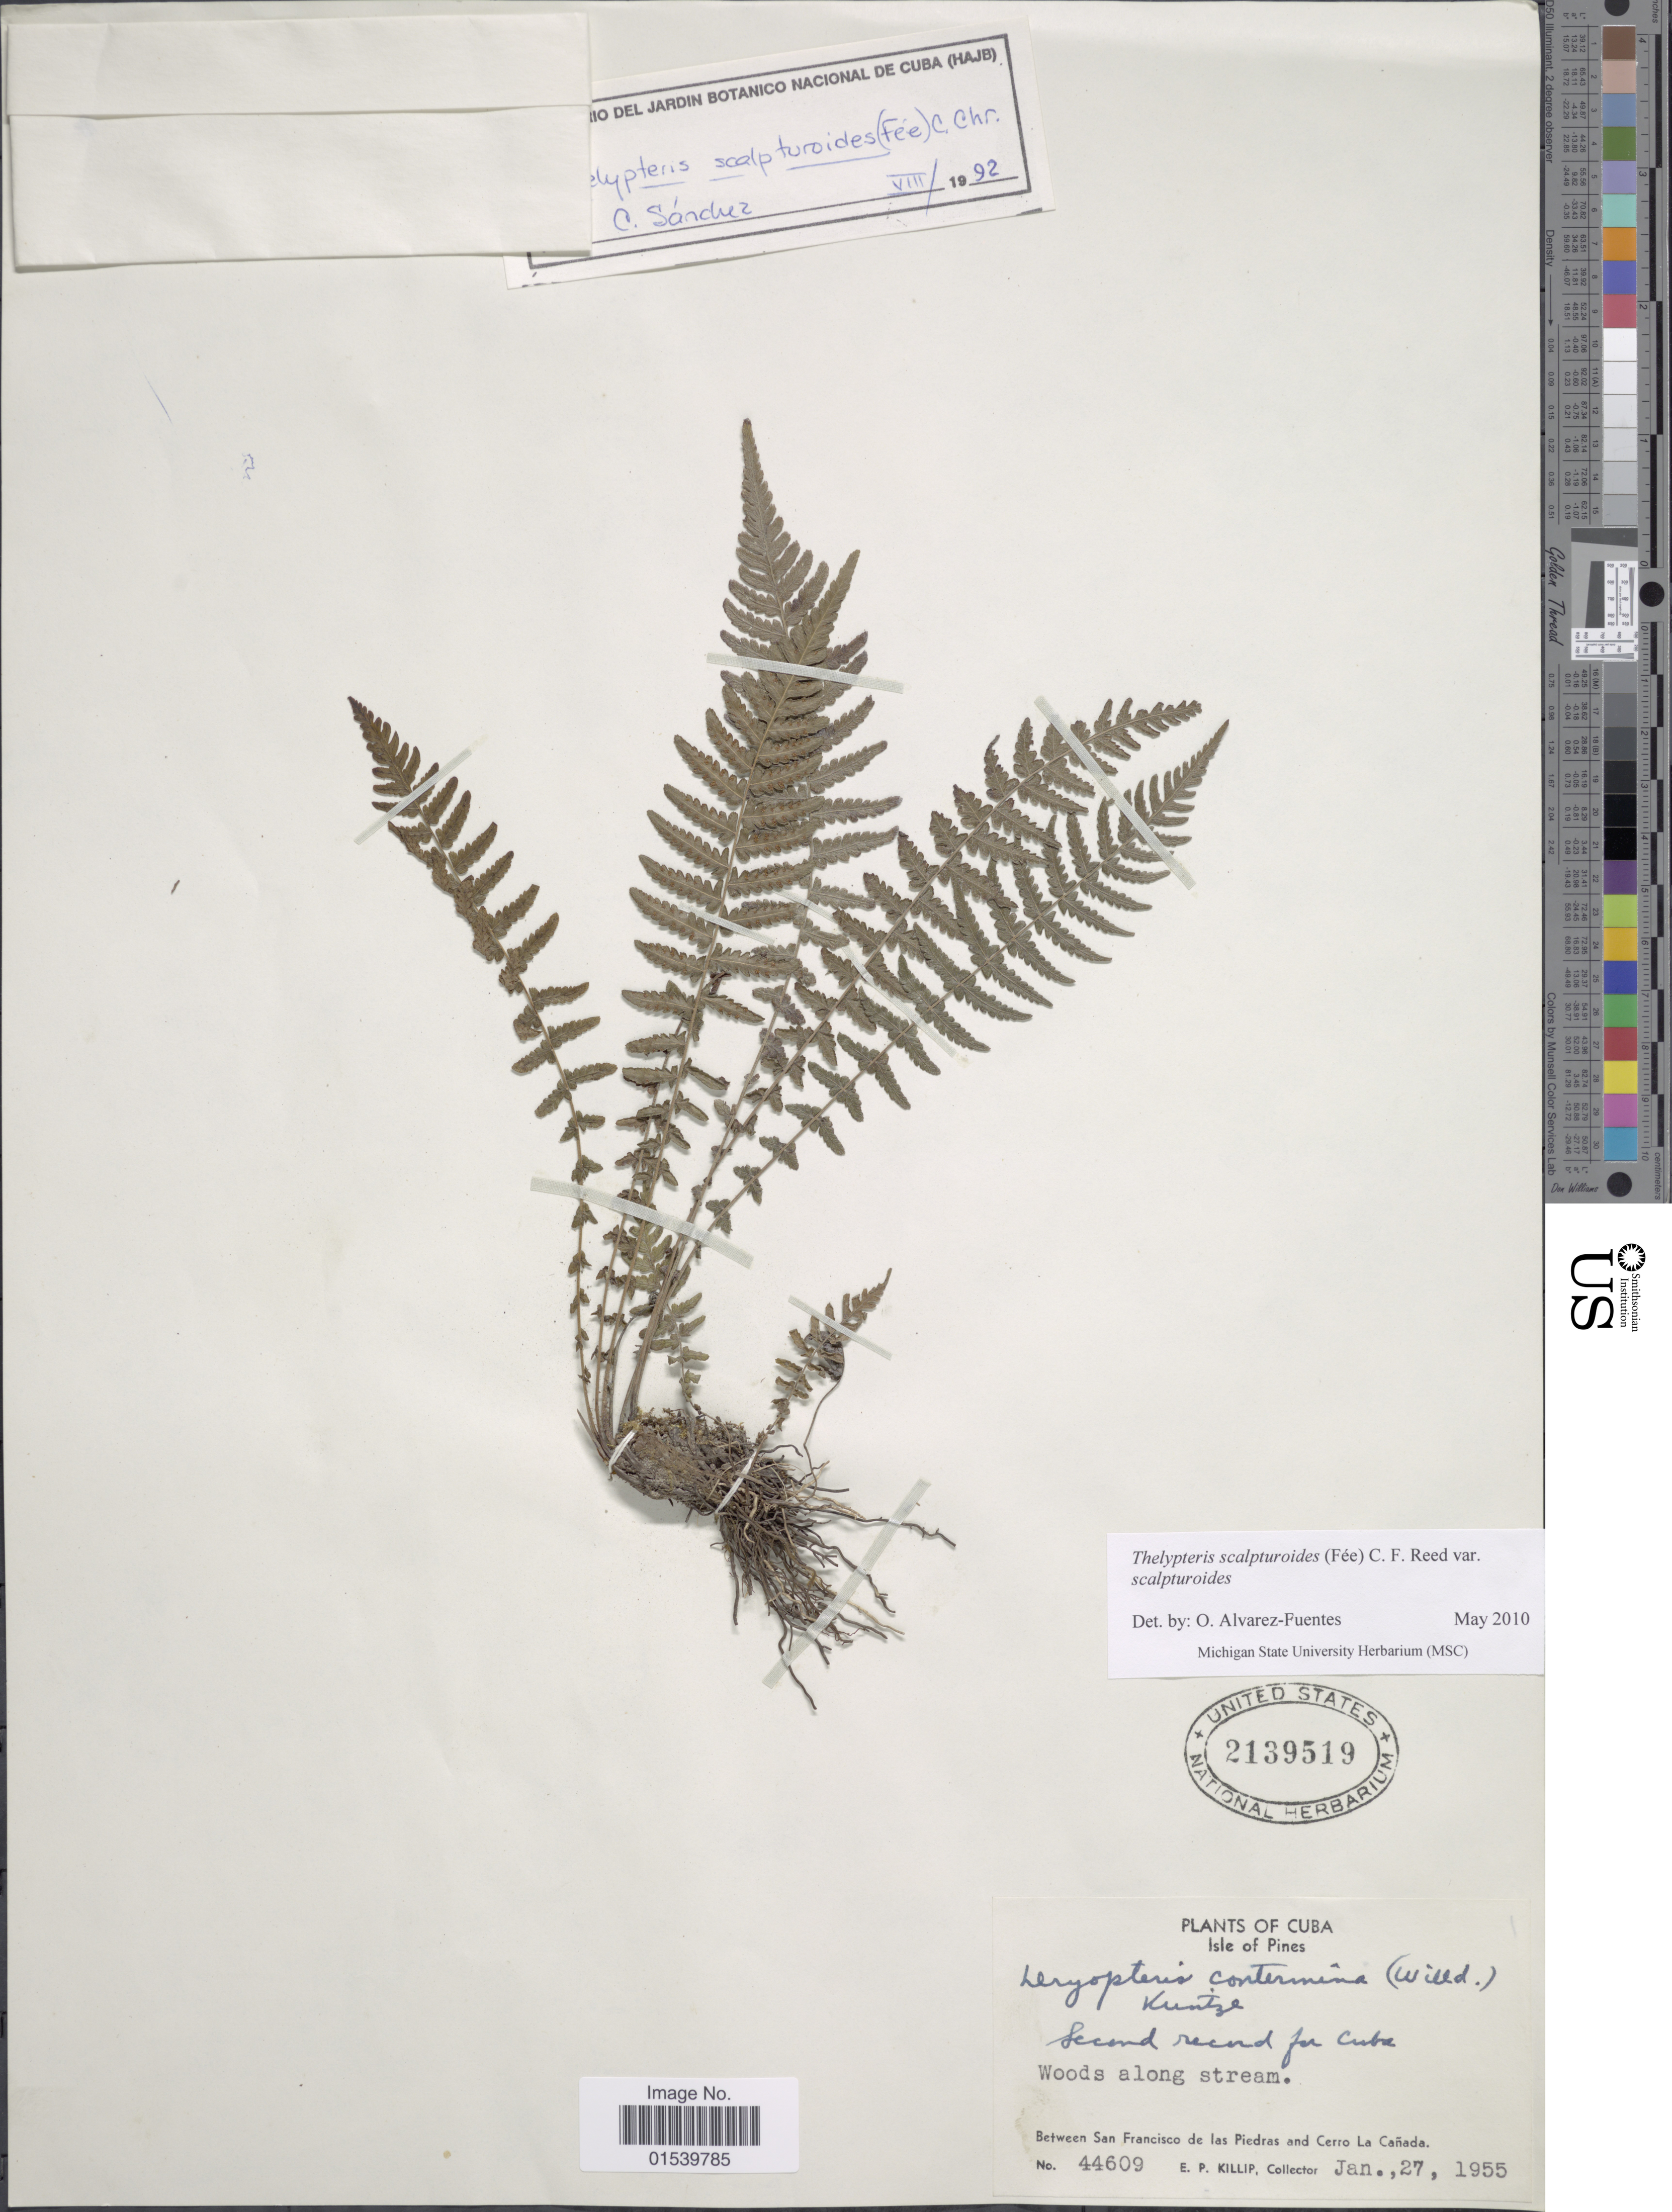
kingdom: Plantae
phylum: Tracheophyta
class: Polypodiopsida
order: Polypodiales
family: Thelypteridaceae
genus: Amauropelta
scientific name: Amauropelta scalpturoides (Fée) comb. nov., ined 2015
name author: (Fée)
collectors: E. P. Killip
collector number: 44609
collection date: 1955-01-27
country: Cuba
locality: Isle of Pines, Woods along stream, Between San Francisco de las Piedras and Cerro La Cañada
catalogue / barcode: US 2139519